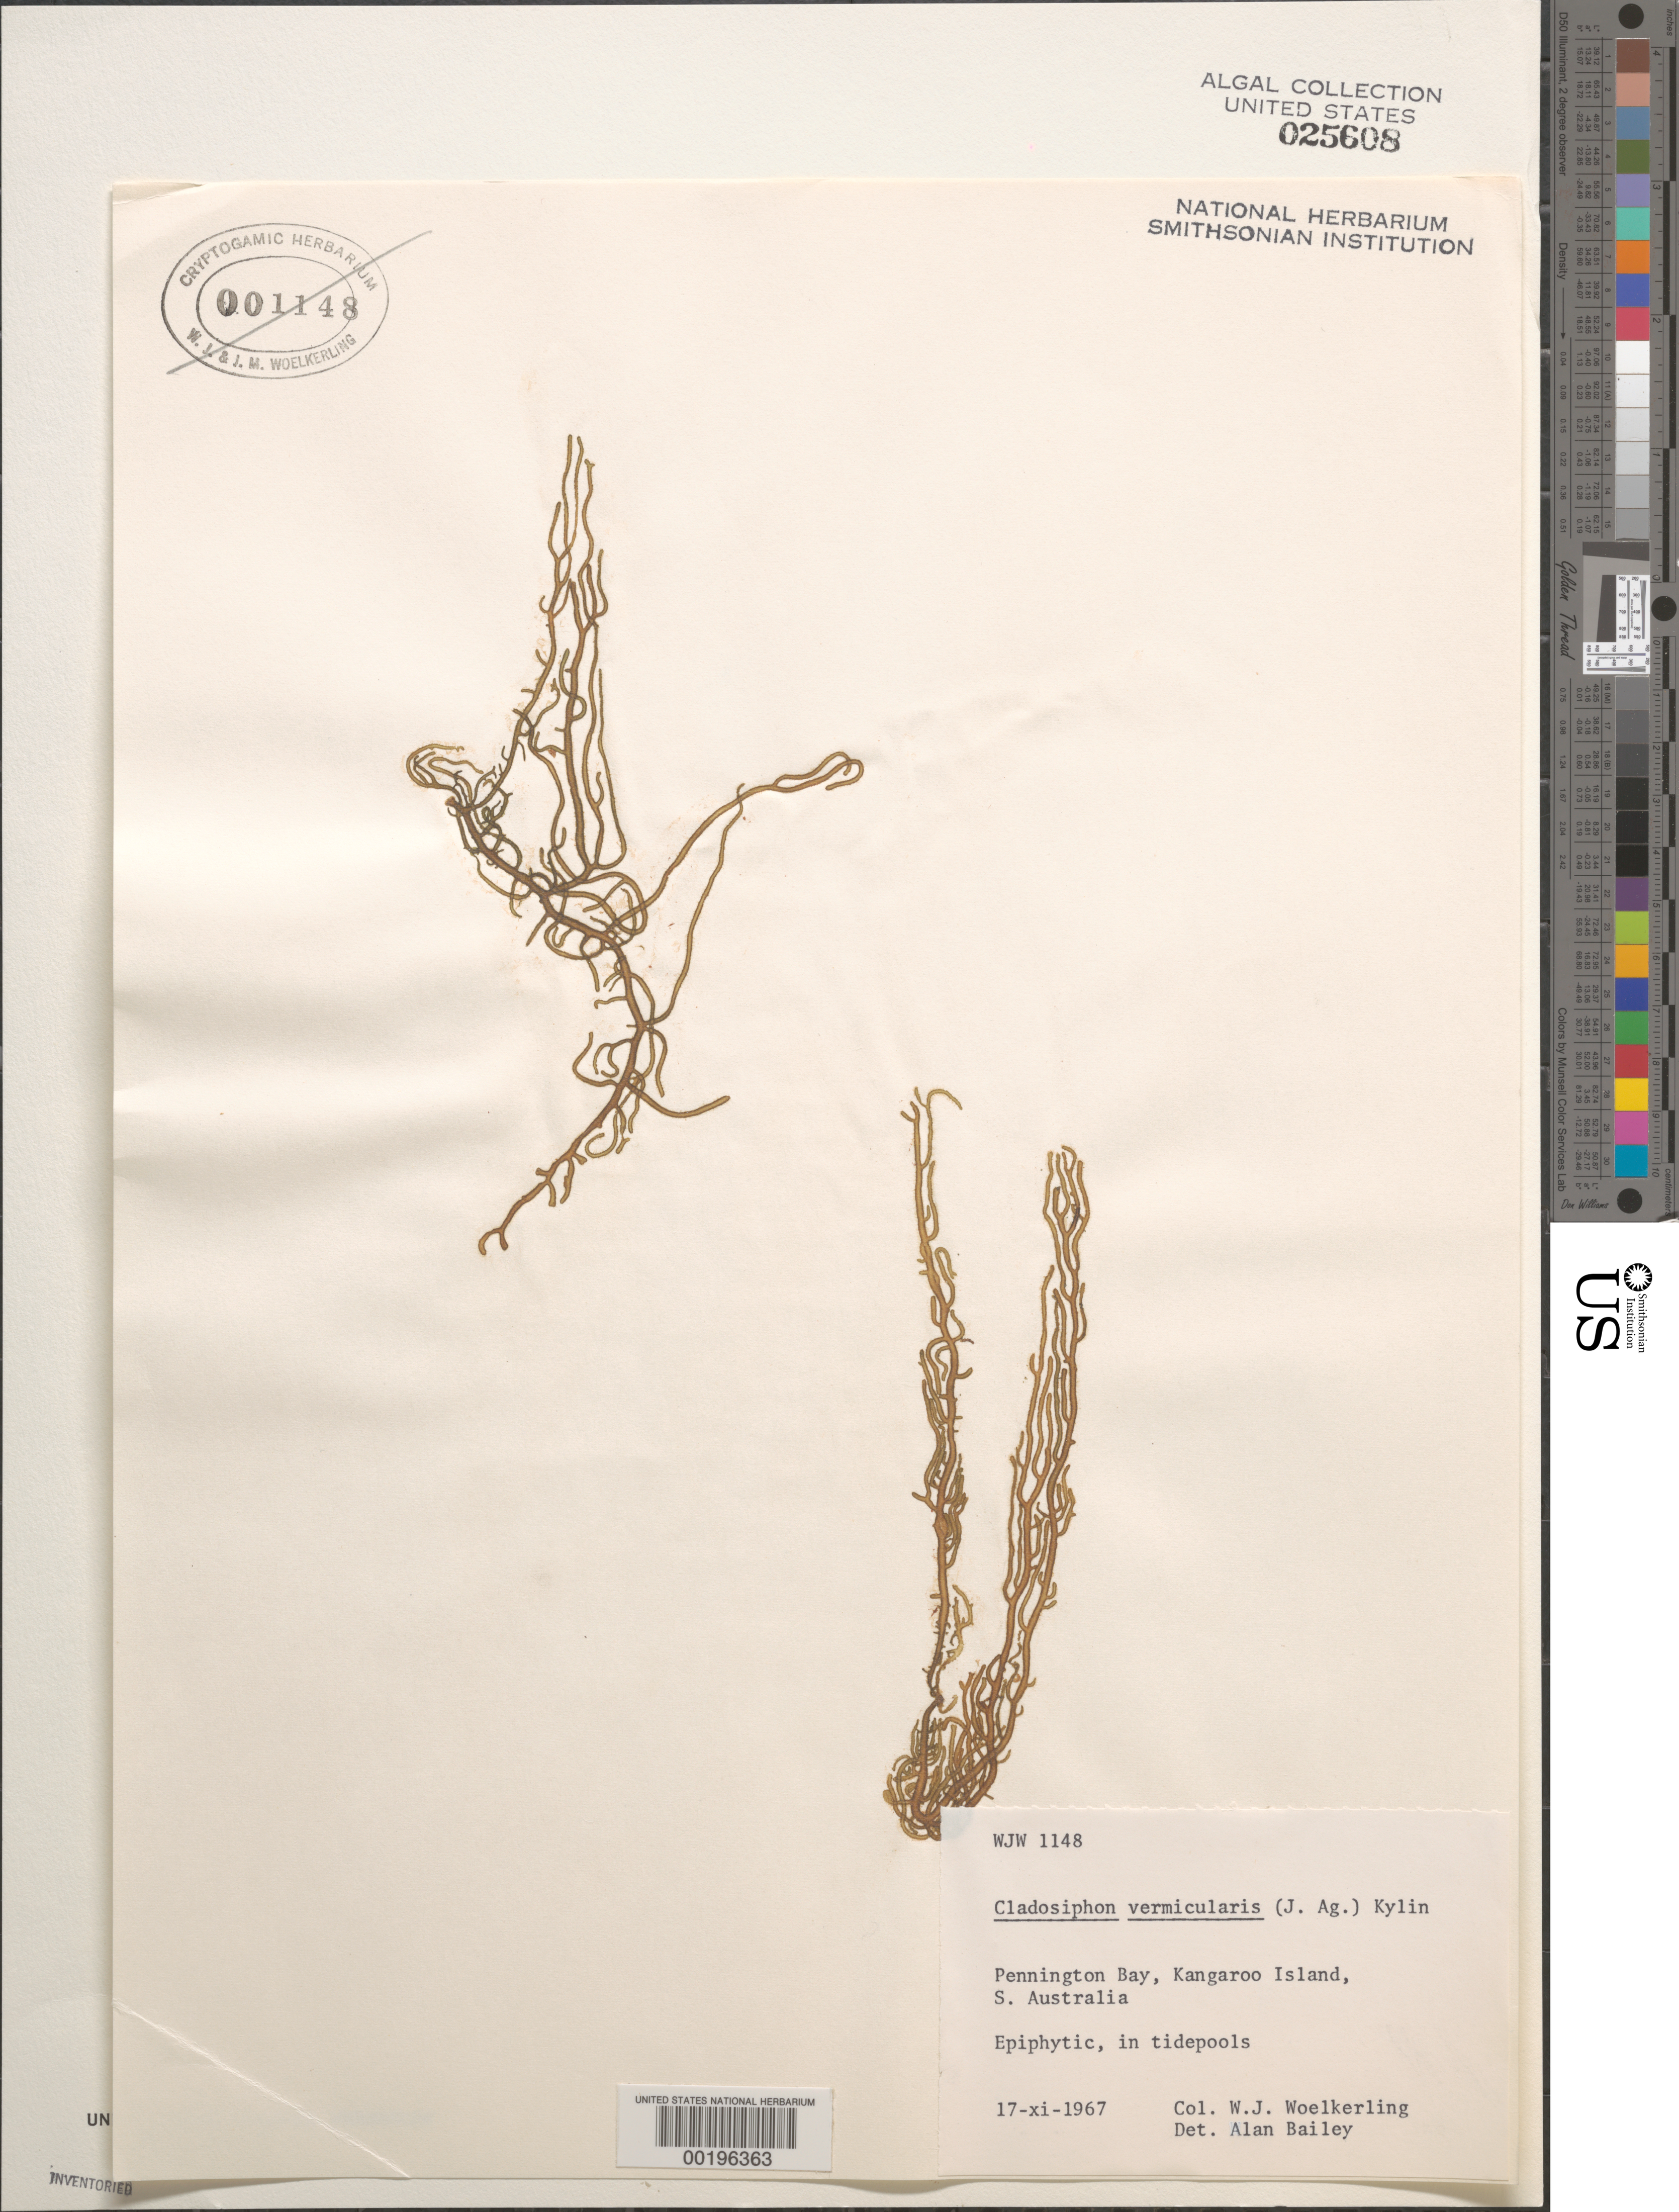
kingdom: Chromista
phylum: Ochrophyta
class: Phaeophyceae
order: Ectocarpales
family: Chordariaceae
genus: Cladosiphon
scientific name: Cladosiphon vermicularis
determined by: Bailey, A.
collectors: W. Woelkerling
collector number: WJW 1148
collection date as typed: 17 Nov 1967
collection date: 1967-11-17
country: Australia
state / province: South Australia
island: Kangaroo Island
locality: Pennington Bay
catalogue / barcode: US 25608